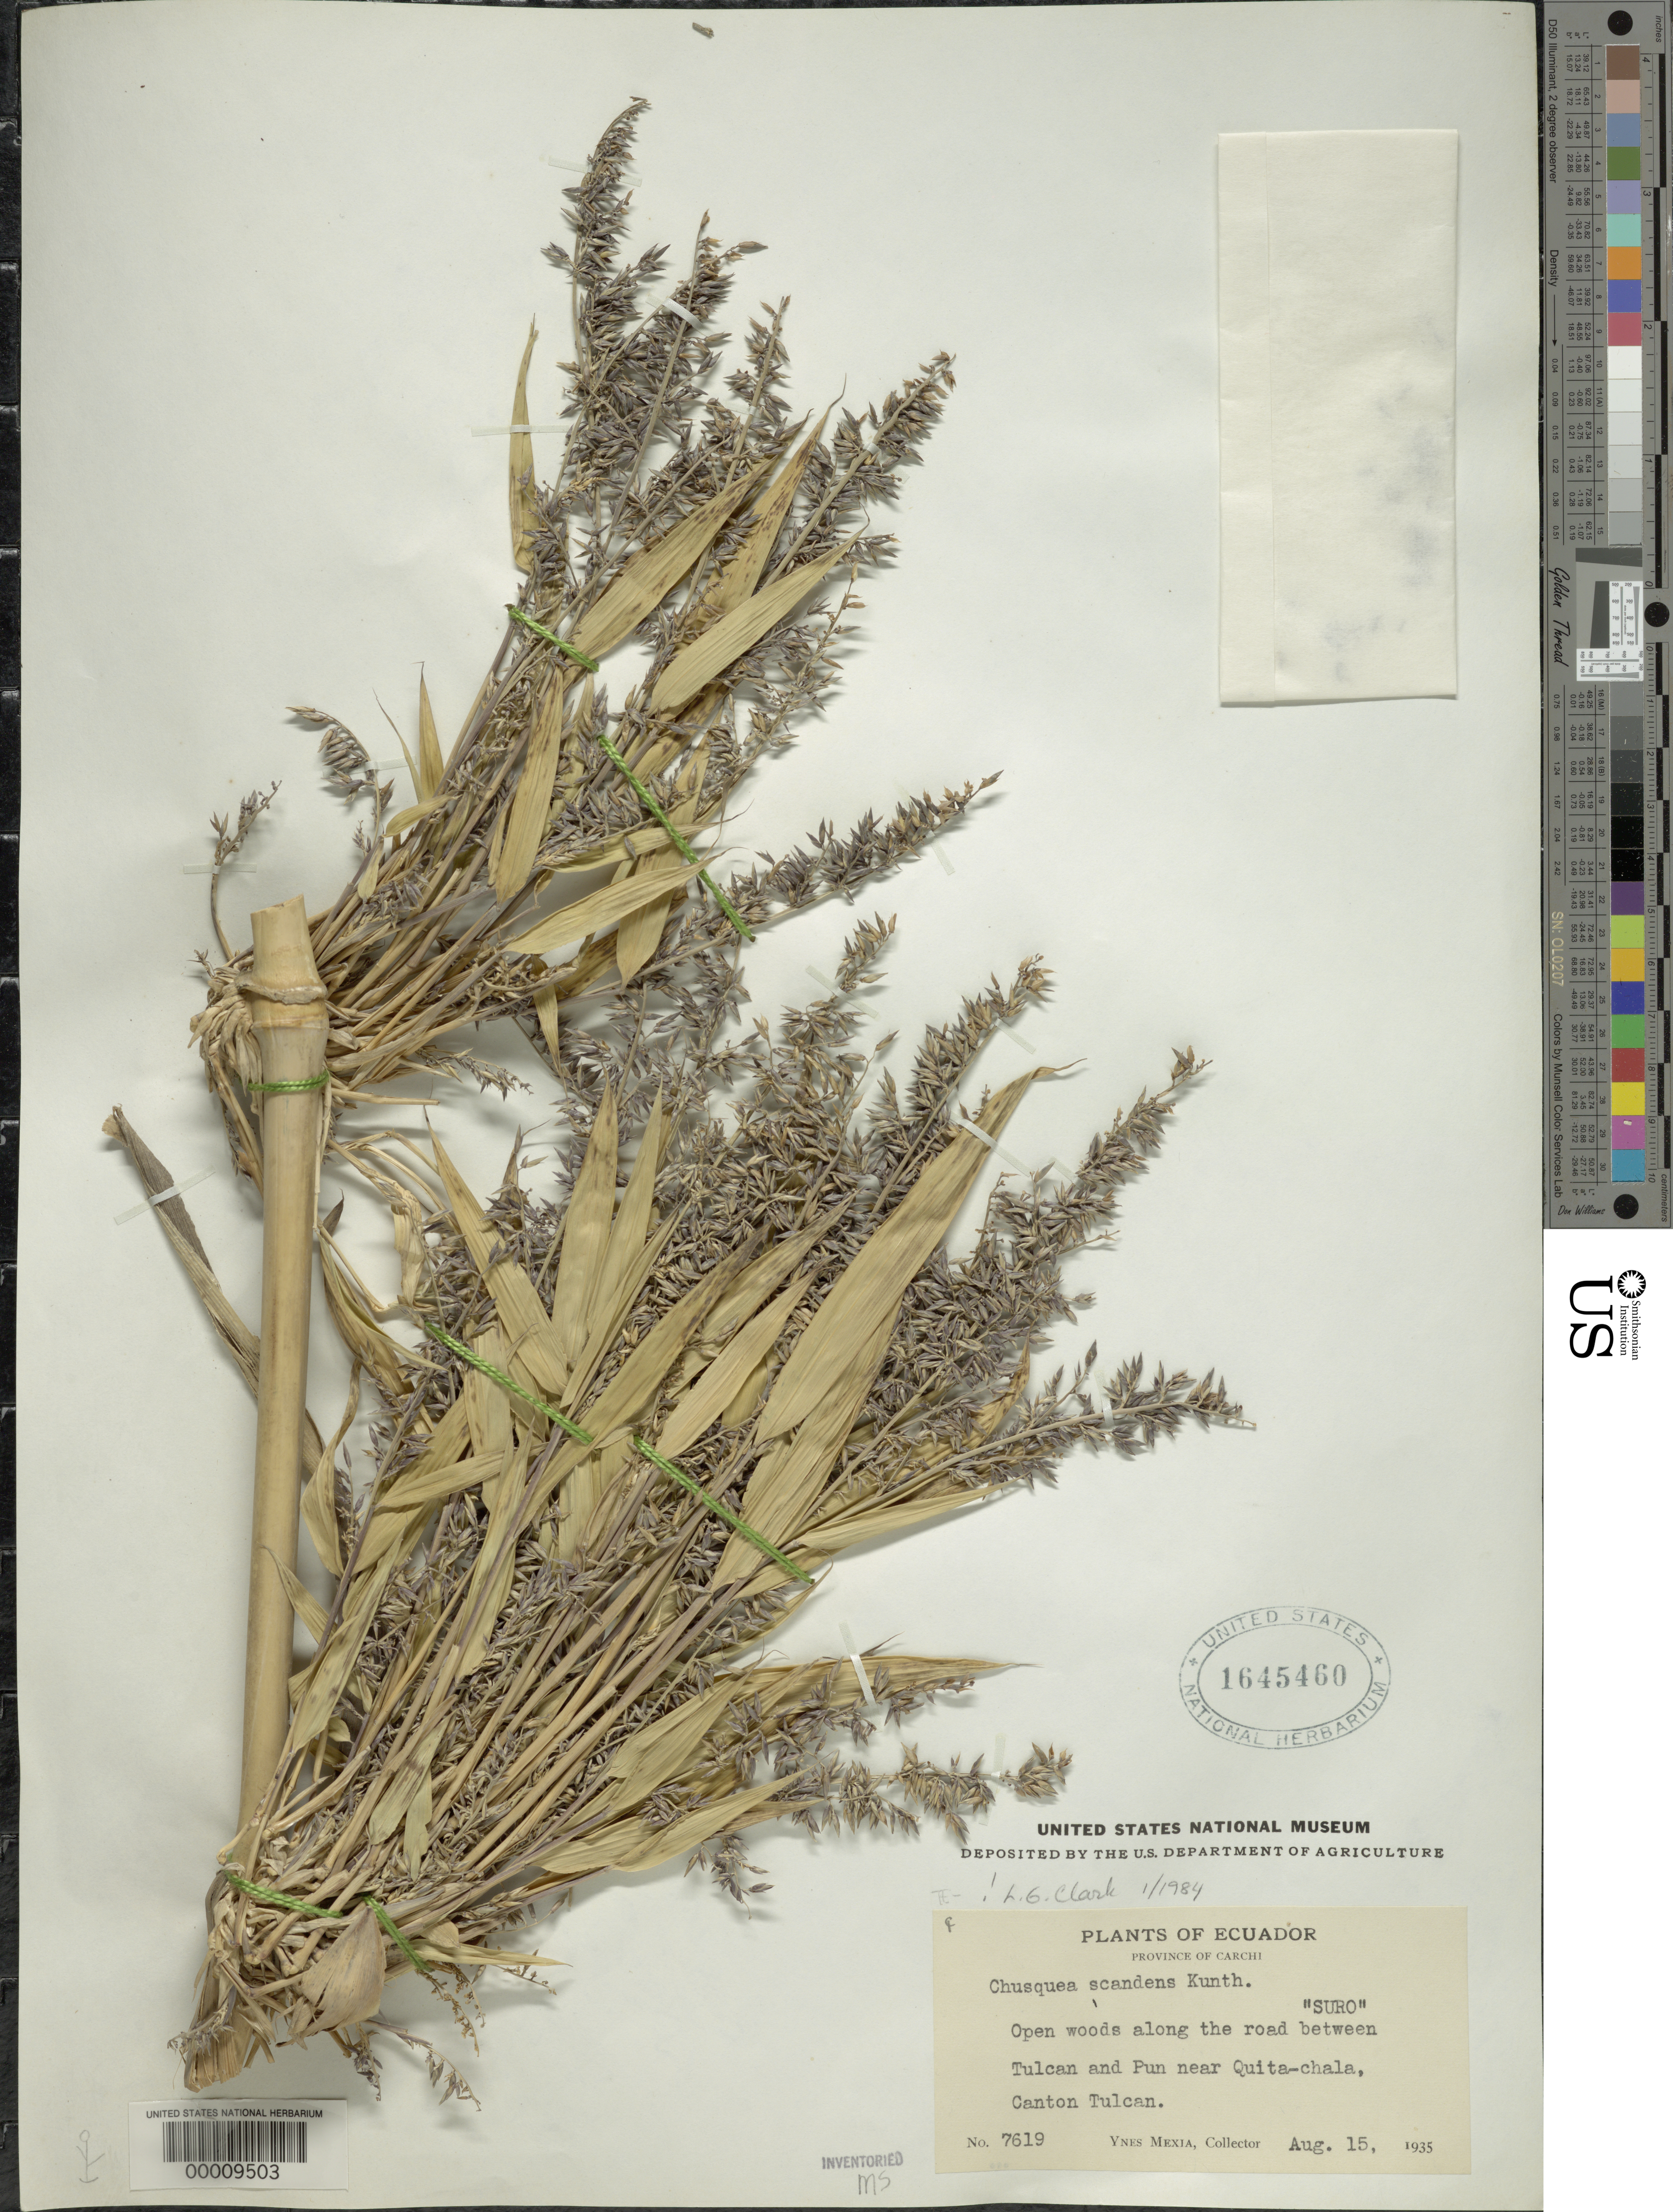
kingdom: Plantae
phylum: Tracheophyta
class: Liliopsida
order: Poales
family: Poaceae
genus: Chusquea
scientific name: Chusquea scandens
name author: Kunth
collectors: Y. Mexia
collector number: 7619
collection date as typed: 15 Aug 1935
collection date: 1935-08-15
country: Ecuador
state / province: Carchi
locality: Tulcan, Pun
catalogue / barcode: US 1645460